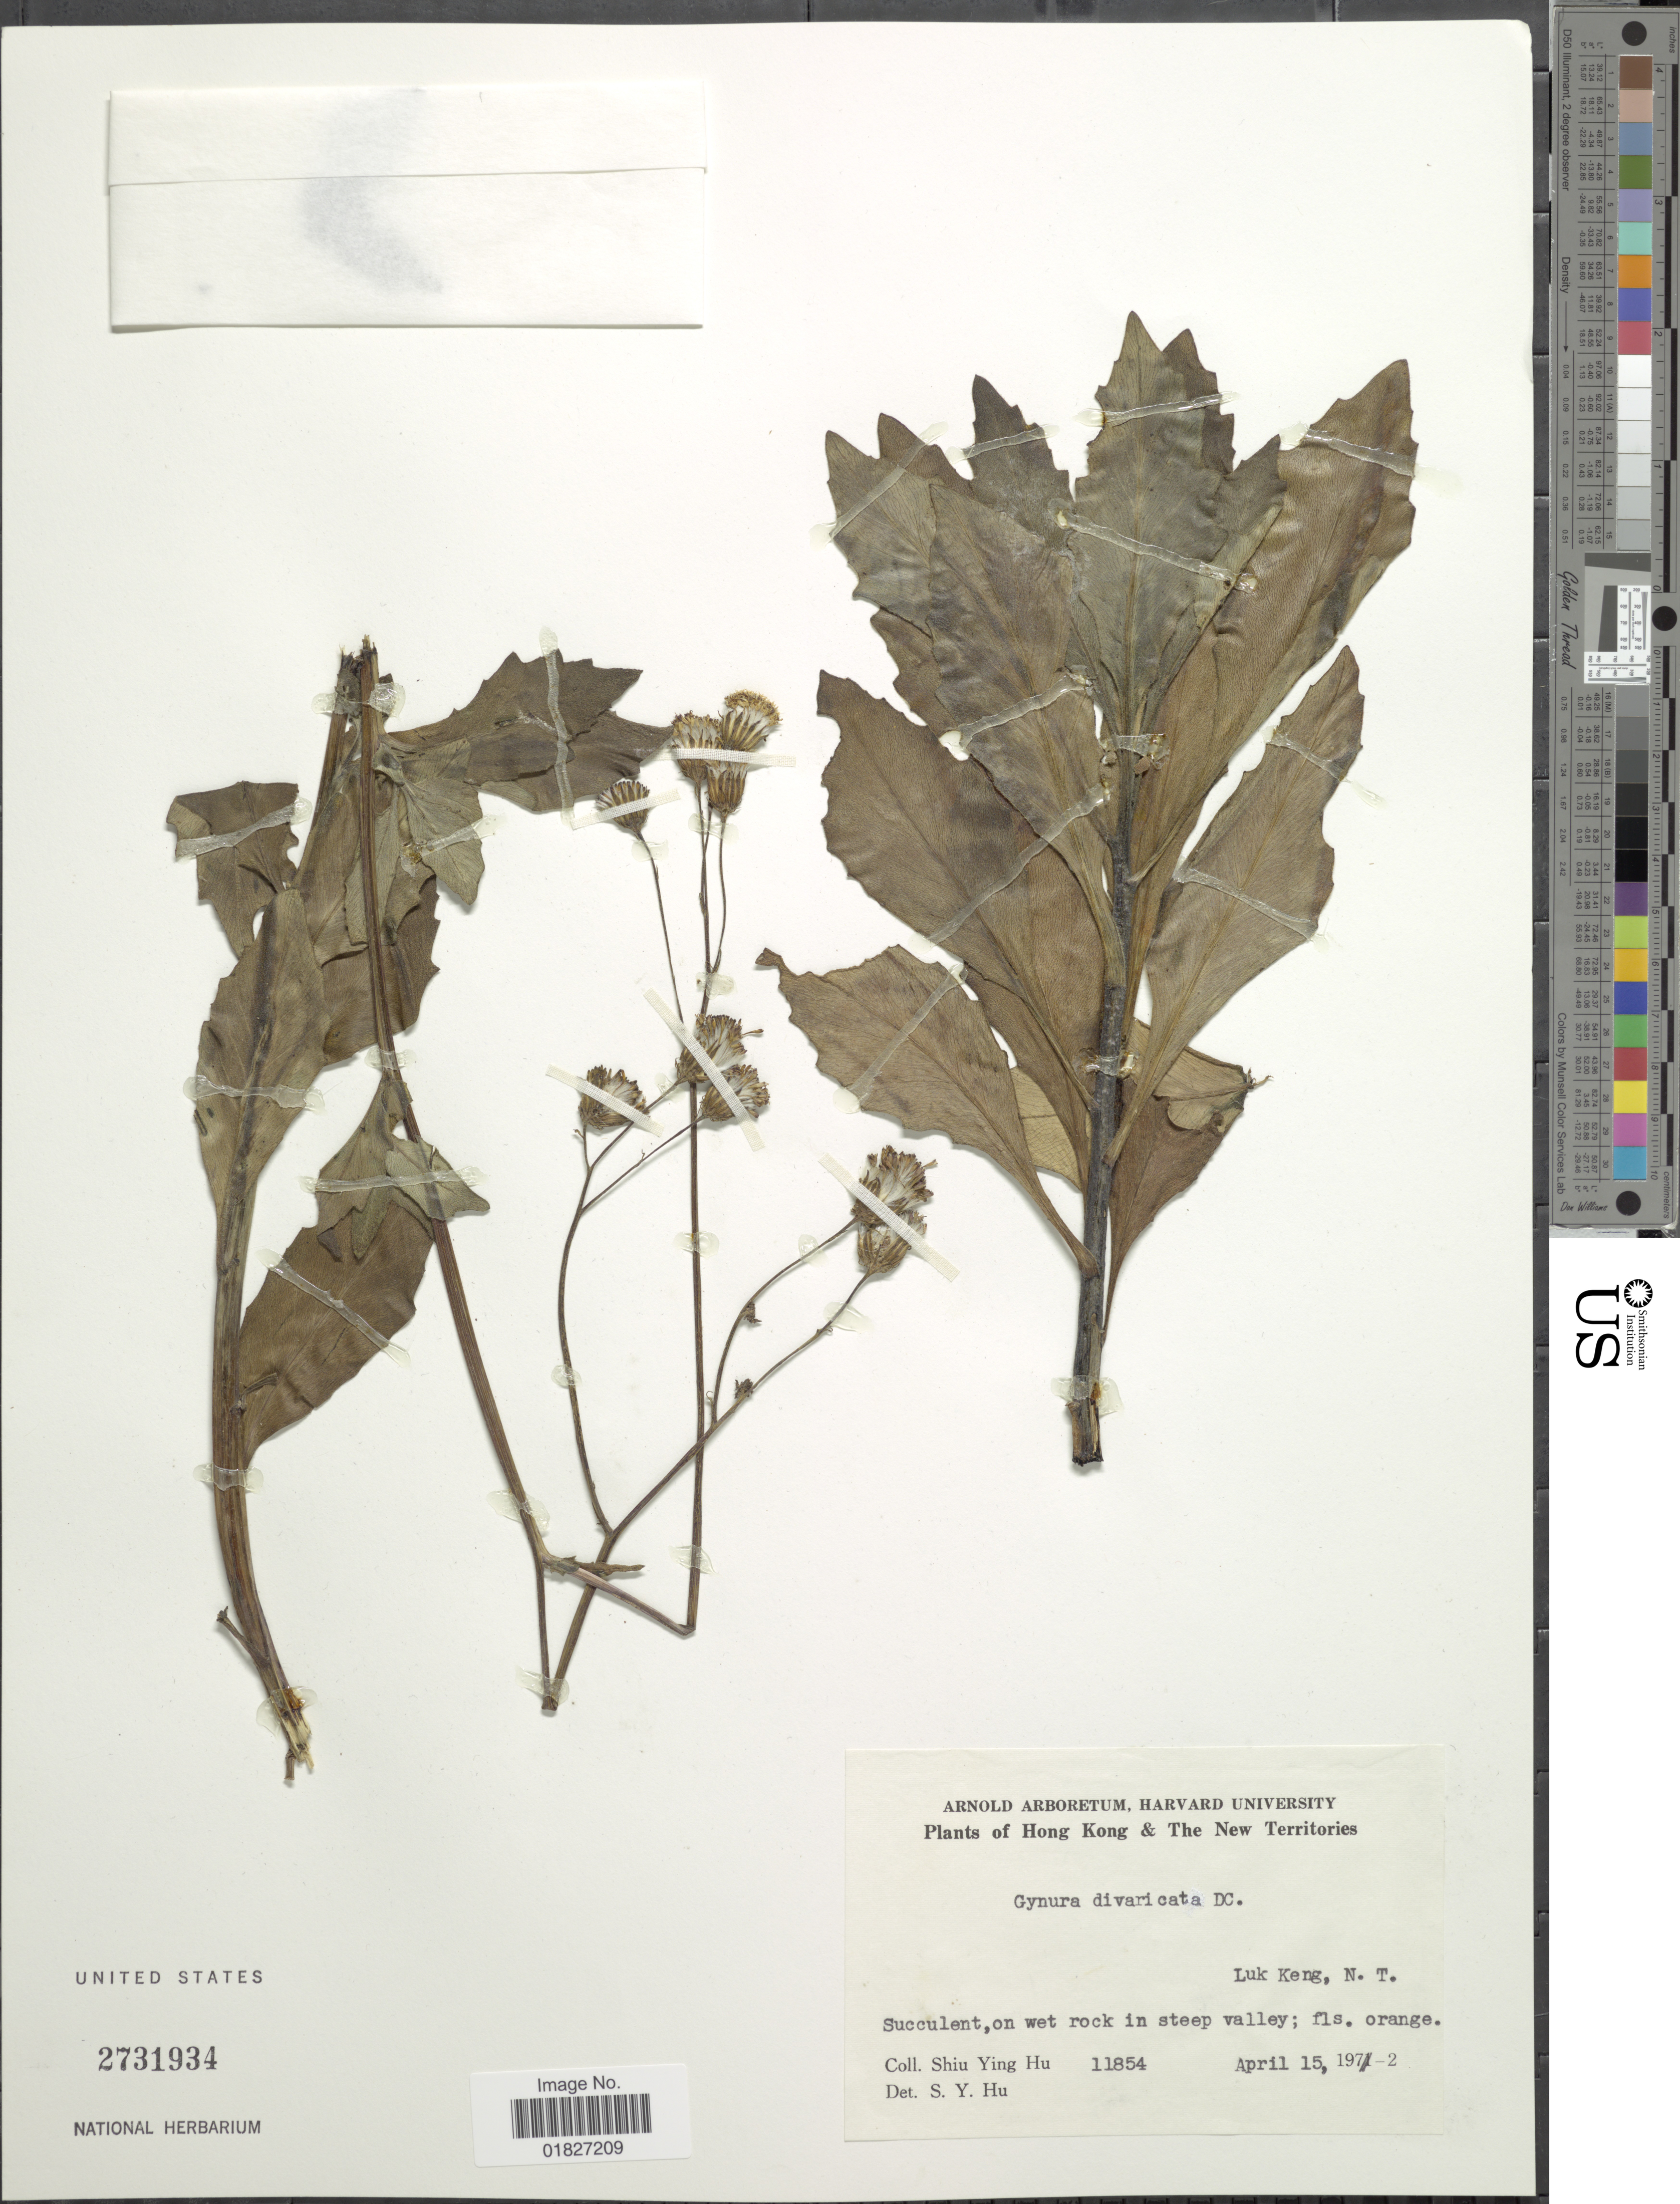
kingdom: Plantae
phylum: Tracheophyta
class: Magnoliopsida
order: Asterales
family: Asteraceae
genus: Gynura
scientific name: Gynura divaricata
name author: (L.) DC.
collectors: S. Y. Hu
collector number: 11854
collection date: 1872-04-15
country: China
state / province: Hong Kong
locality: The New Territories, Luk Keng, N. T.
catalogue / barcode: US 2731934